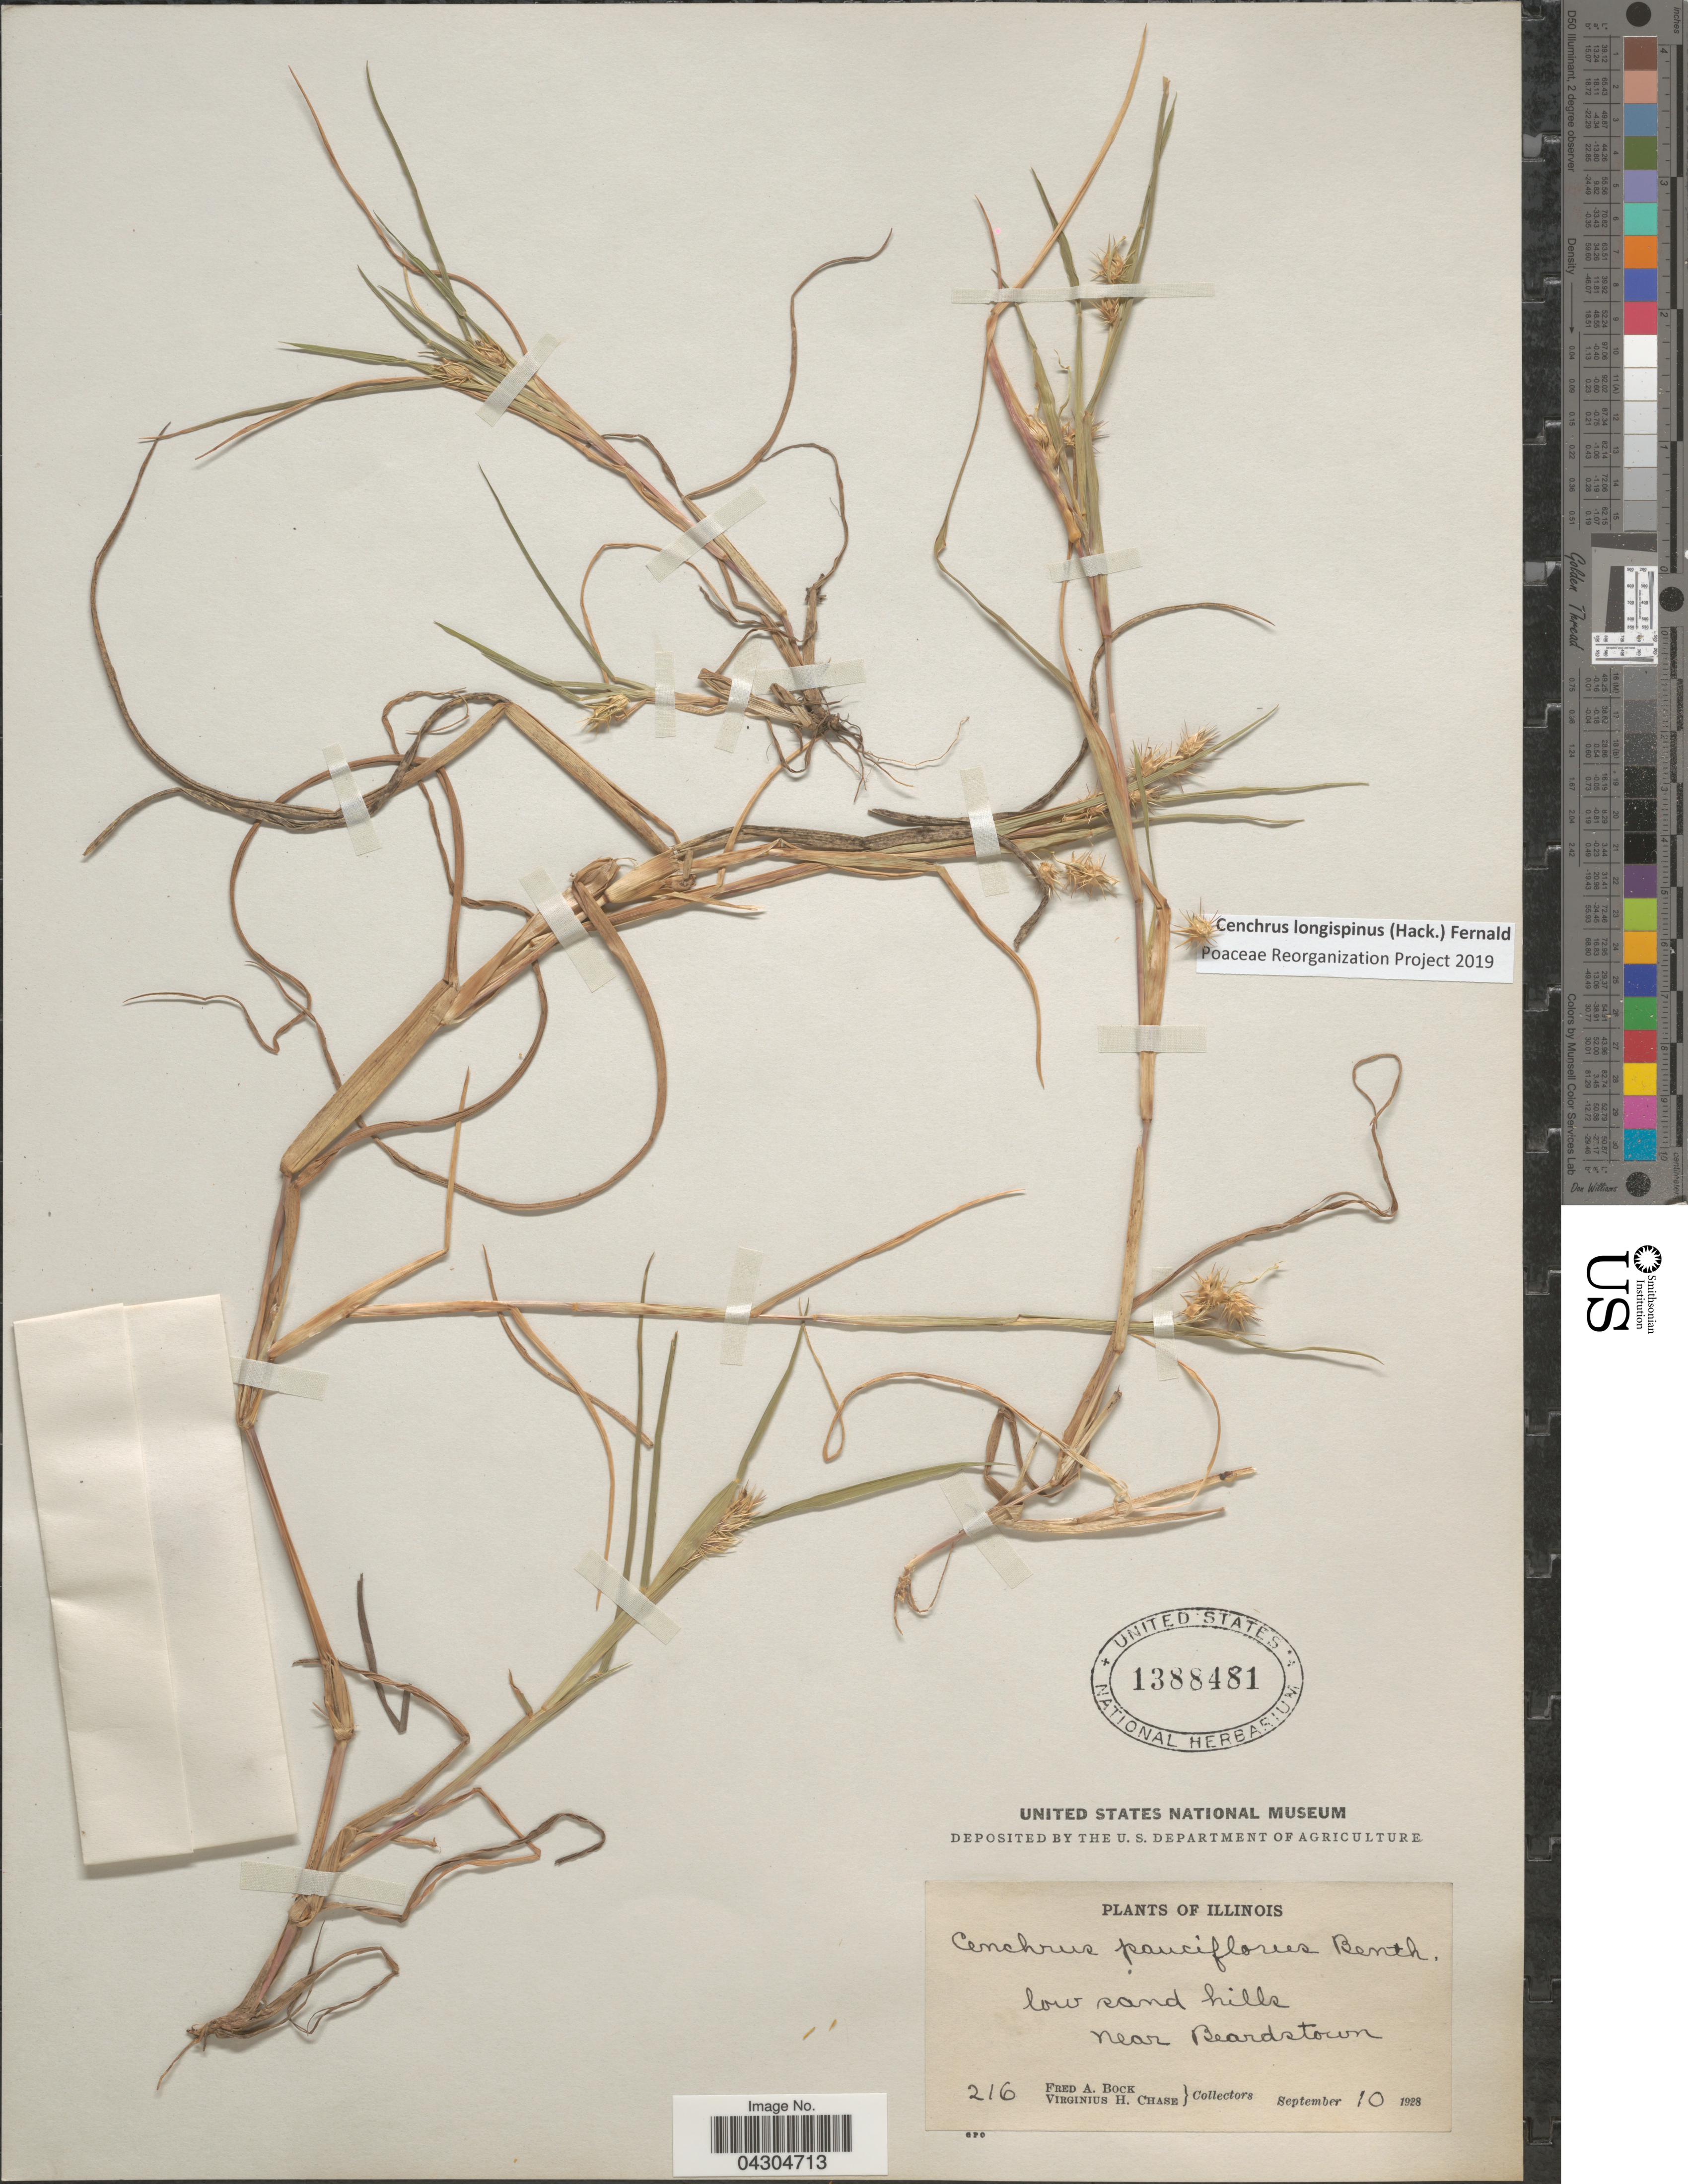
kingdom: Plantae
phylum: Tracheophyta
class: Liliopsida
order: Poales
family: Poaceae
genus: Cenchrus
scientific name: Cenchrus longispinus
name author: (Hack.) Fernald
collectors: F. Bock & V. H. Chase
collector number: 216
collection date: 1928-09-10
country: United States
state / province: Illinois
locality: Low sand hills. Near Beardstown.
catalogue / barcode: US 1388481